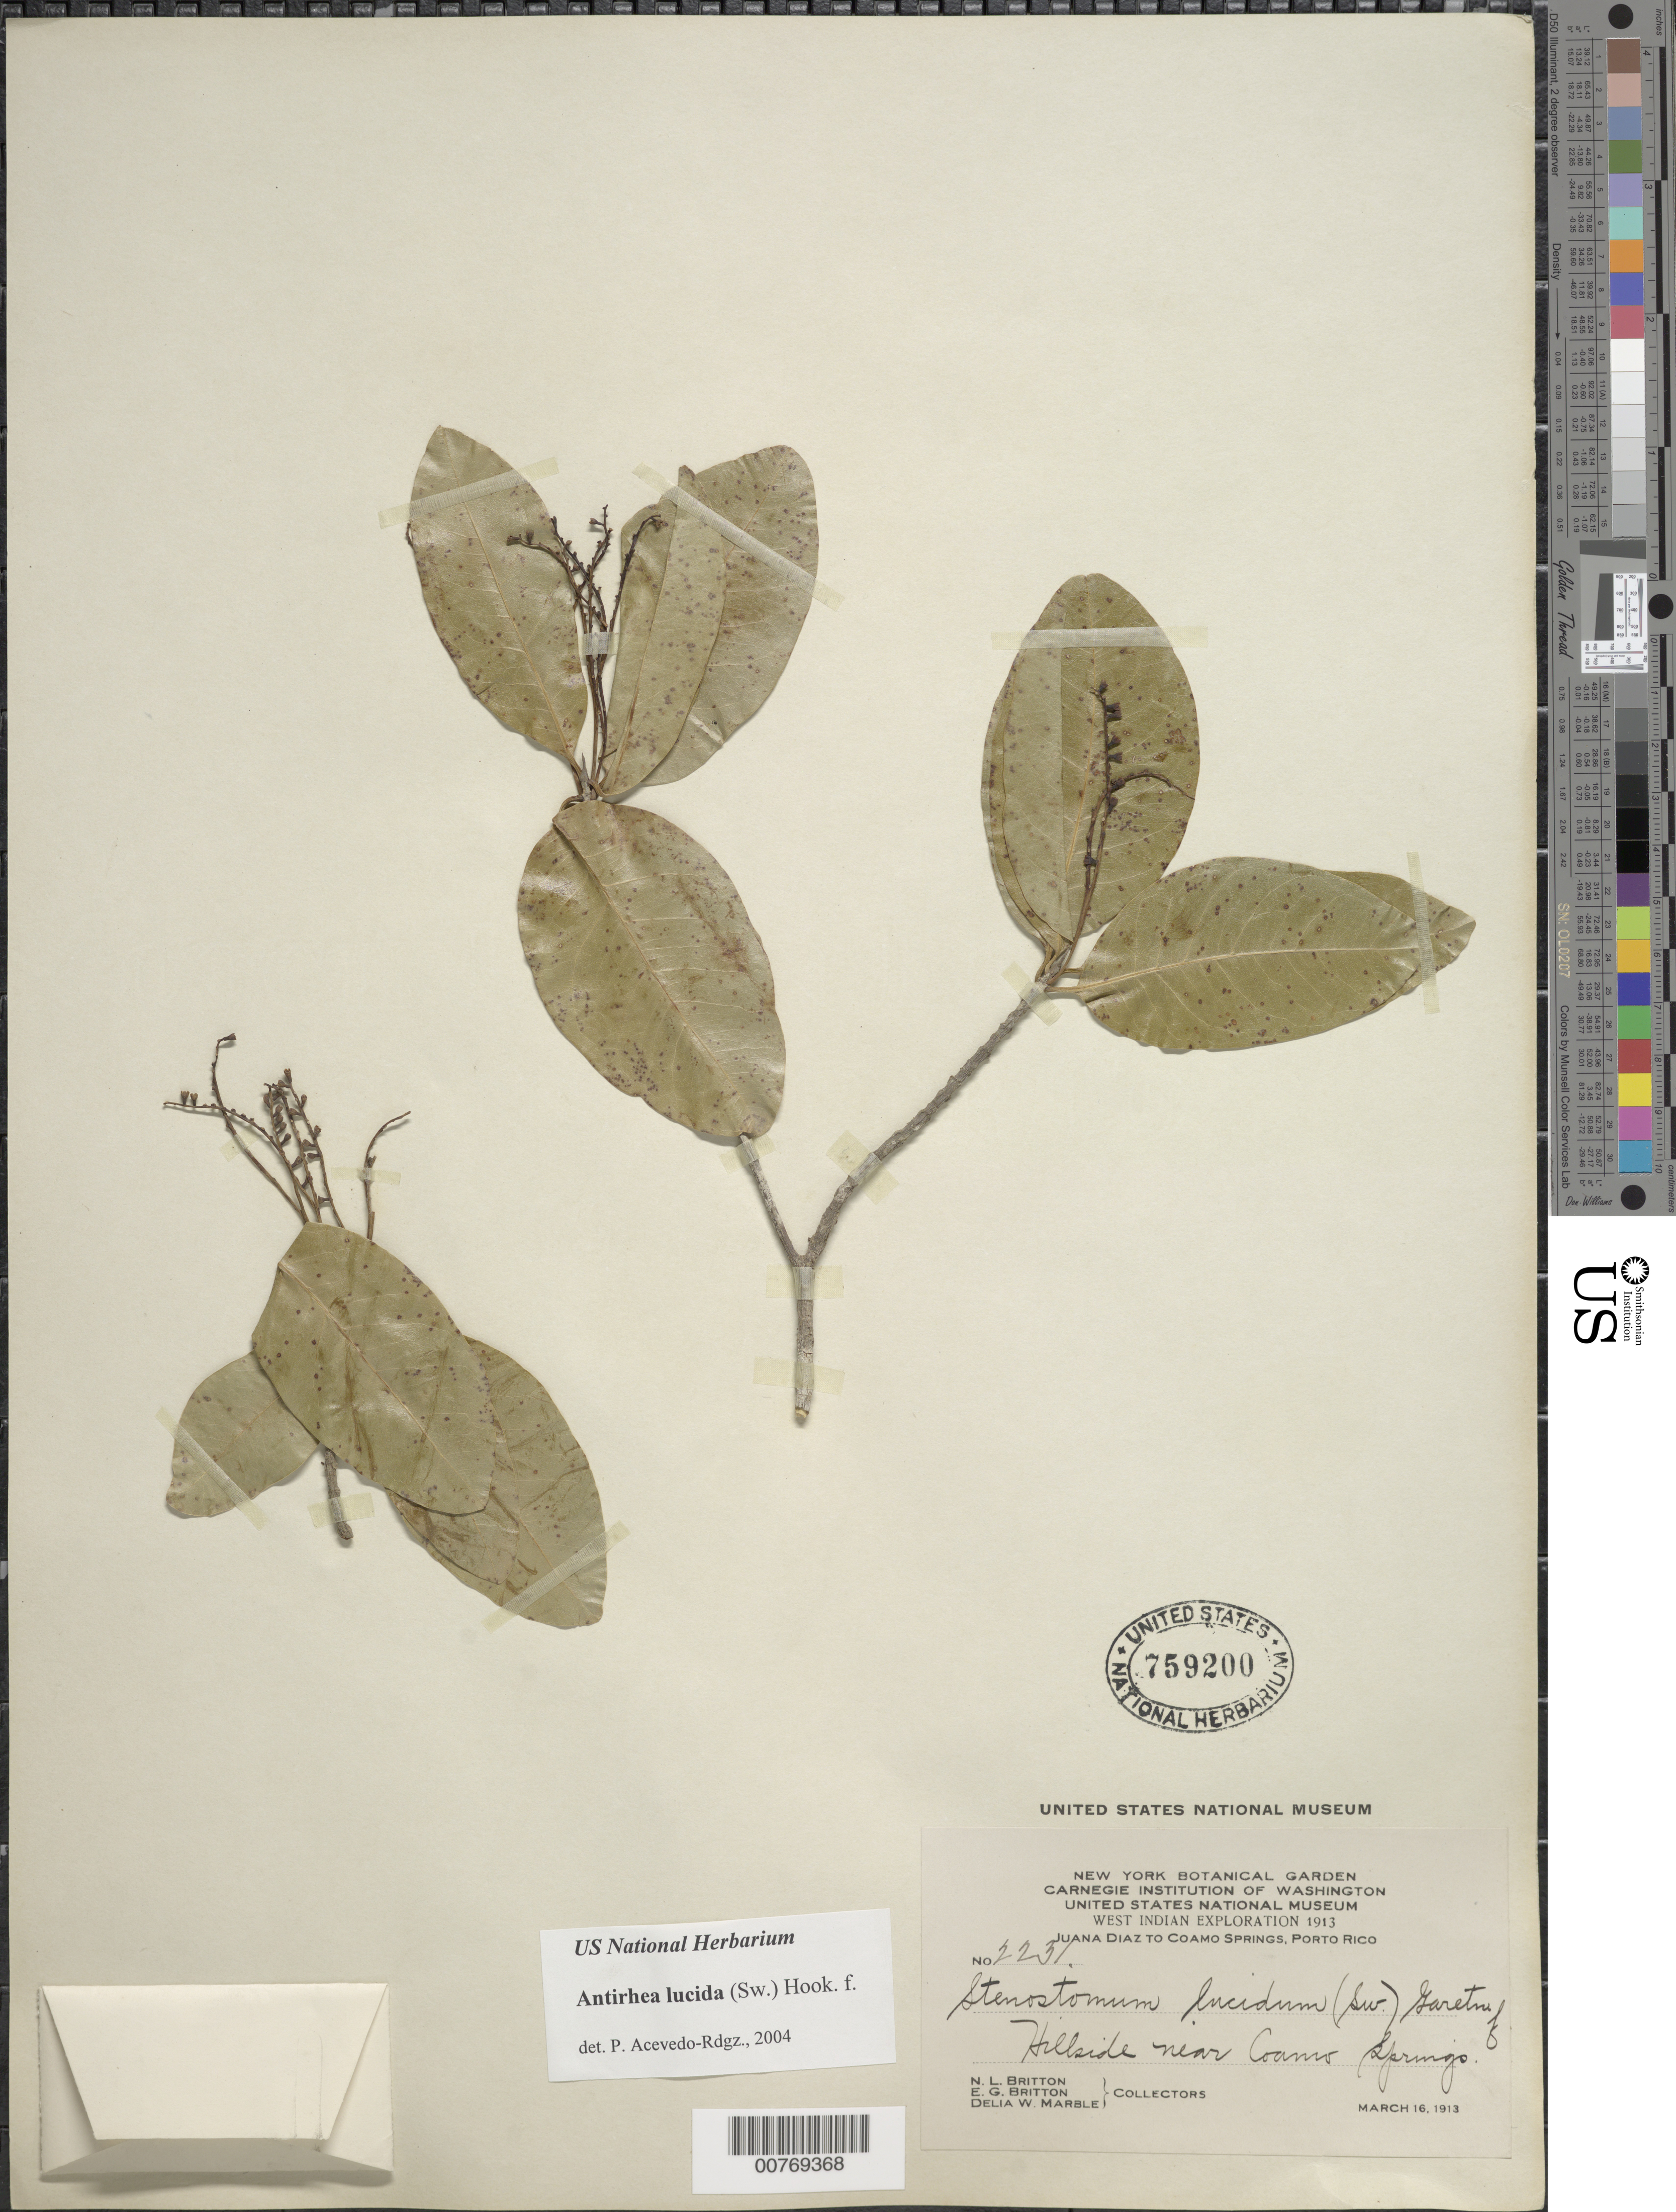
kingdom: Plantae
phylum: Tracheophyta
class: Magnoliopsida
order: Gentianales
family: Rubiaceae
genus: Stenostomum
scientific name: Stenostomum lucidum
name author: (Sw.) C.F. Gaertn.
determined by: Acevedo-Rodríguez, P., (BOT), Smithsonian Institution - National Museum of Natural History (UNITED STATES)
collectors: N. Britton, E. G. Britton & D. W. Marble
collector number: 2231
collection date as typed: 16 Mar 1913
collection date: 1913-03-16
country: Puerto Rico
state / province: Coamo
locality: Juana Díaz to Coamo Springs; near Coamo Springs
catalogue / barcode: US 759200